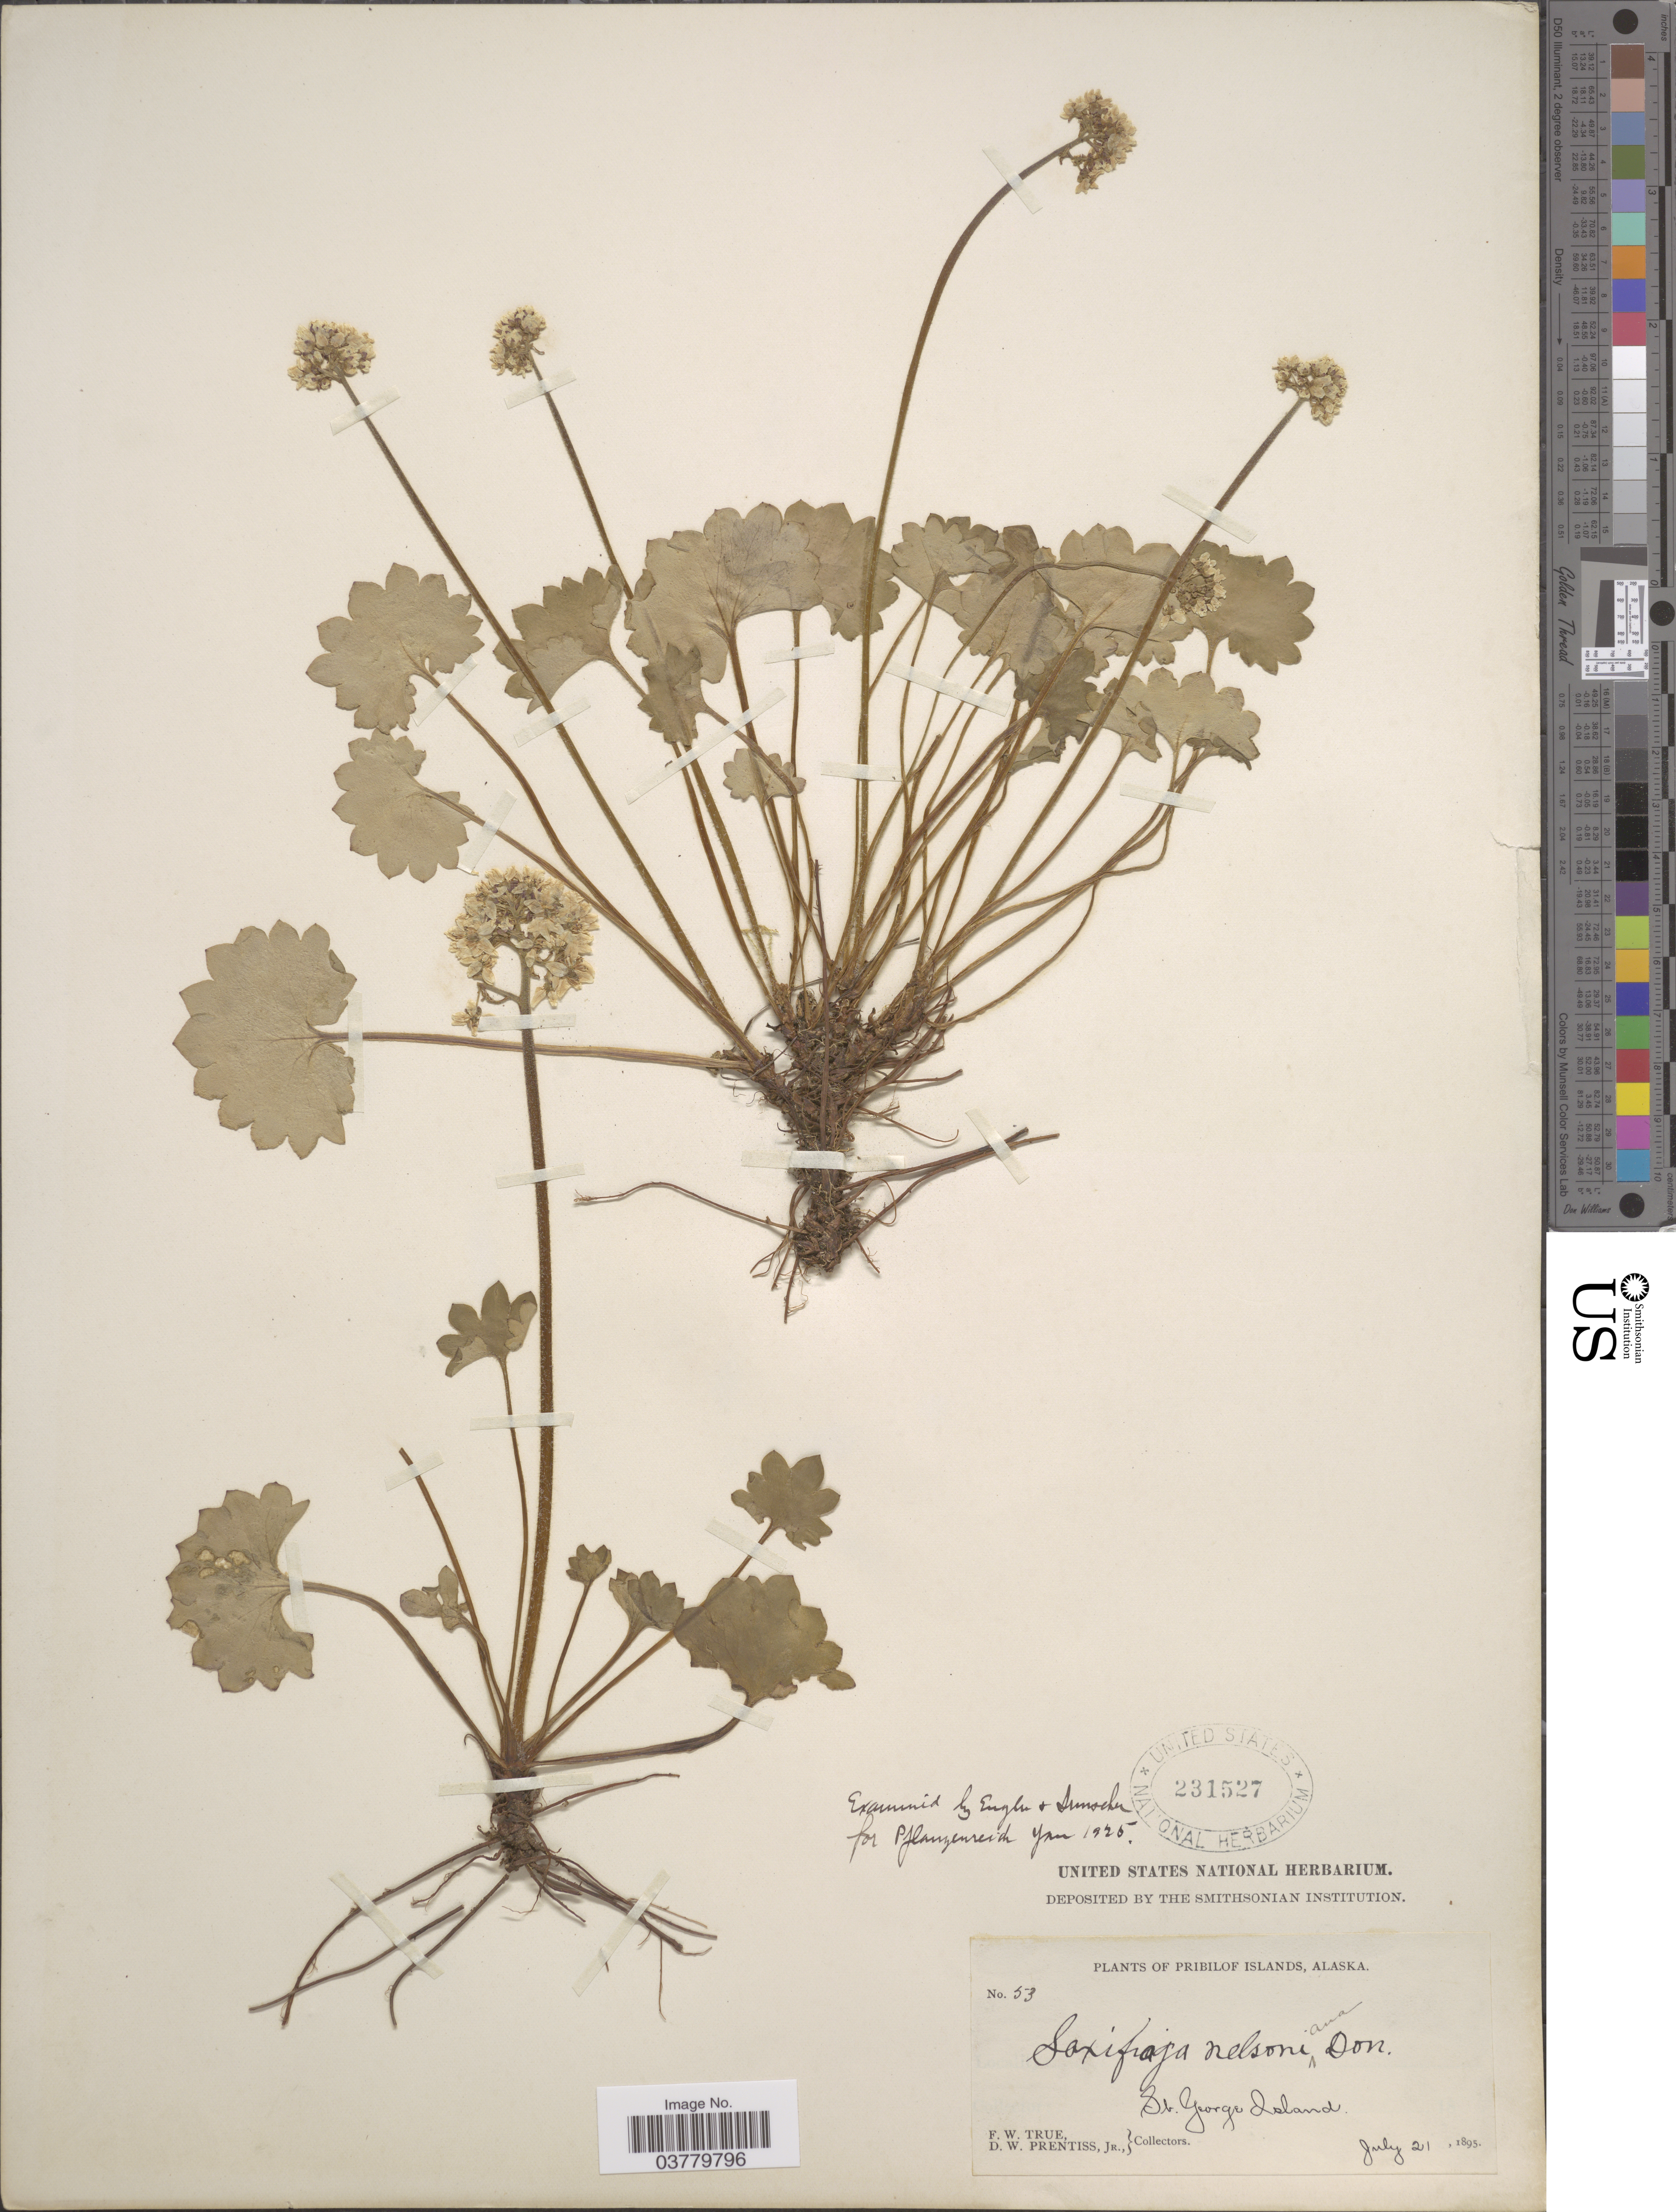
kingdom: Plantae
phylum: Tracheophyta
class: Magnoliopsida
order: Saxifragales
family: Saxifragaceae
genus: Micranthes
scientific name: Micranthes nelsoniana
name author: (D. Don) Small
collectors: F. True & D. Prentiss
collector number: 53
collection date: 1895-07-21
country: United States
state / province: Alaska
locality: Pribilof Islands. St. George Island.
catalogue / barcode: US 231527